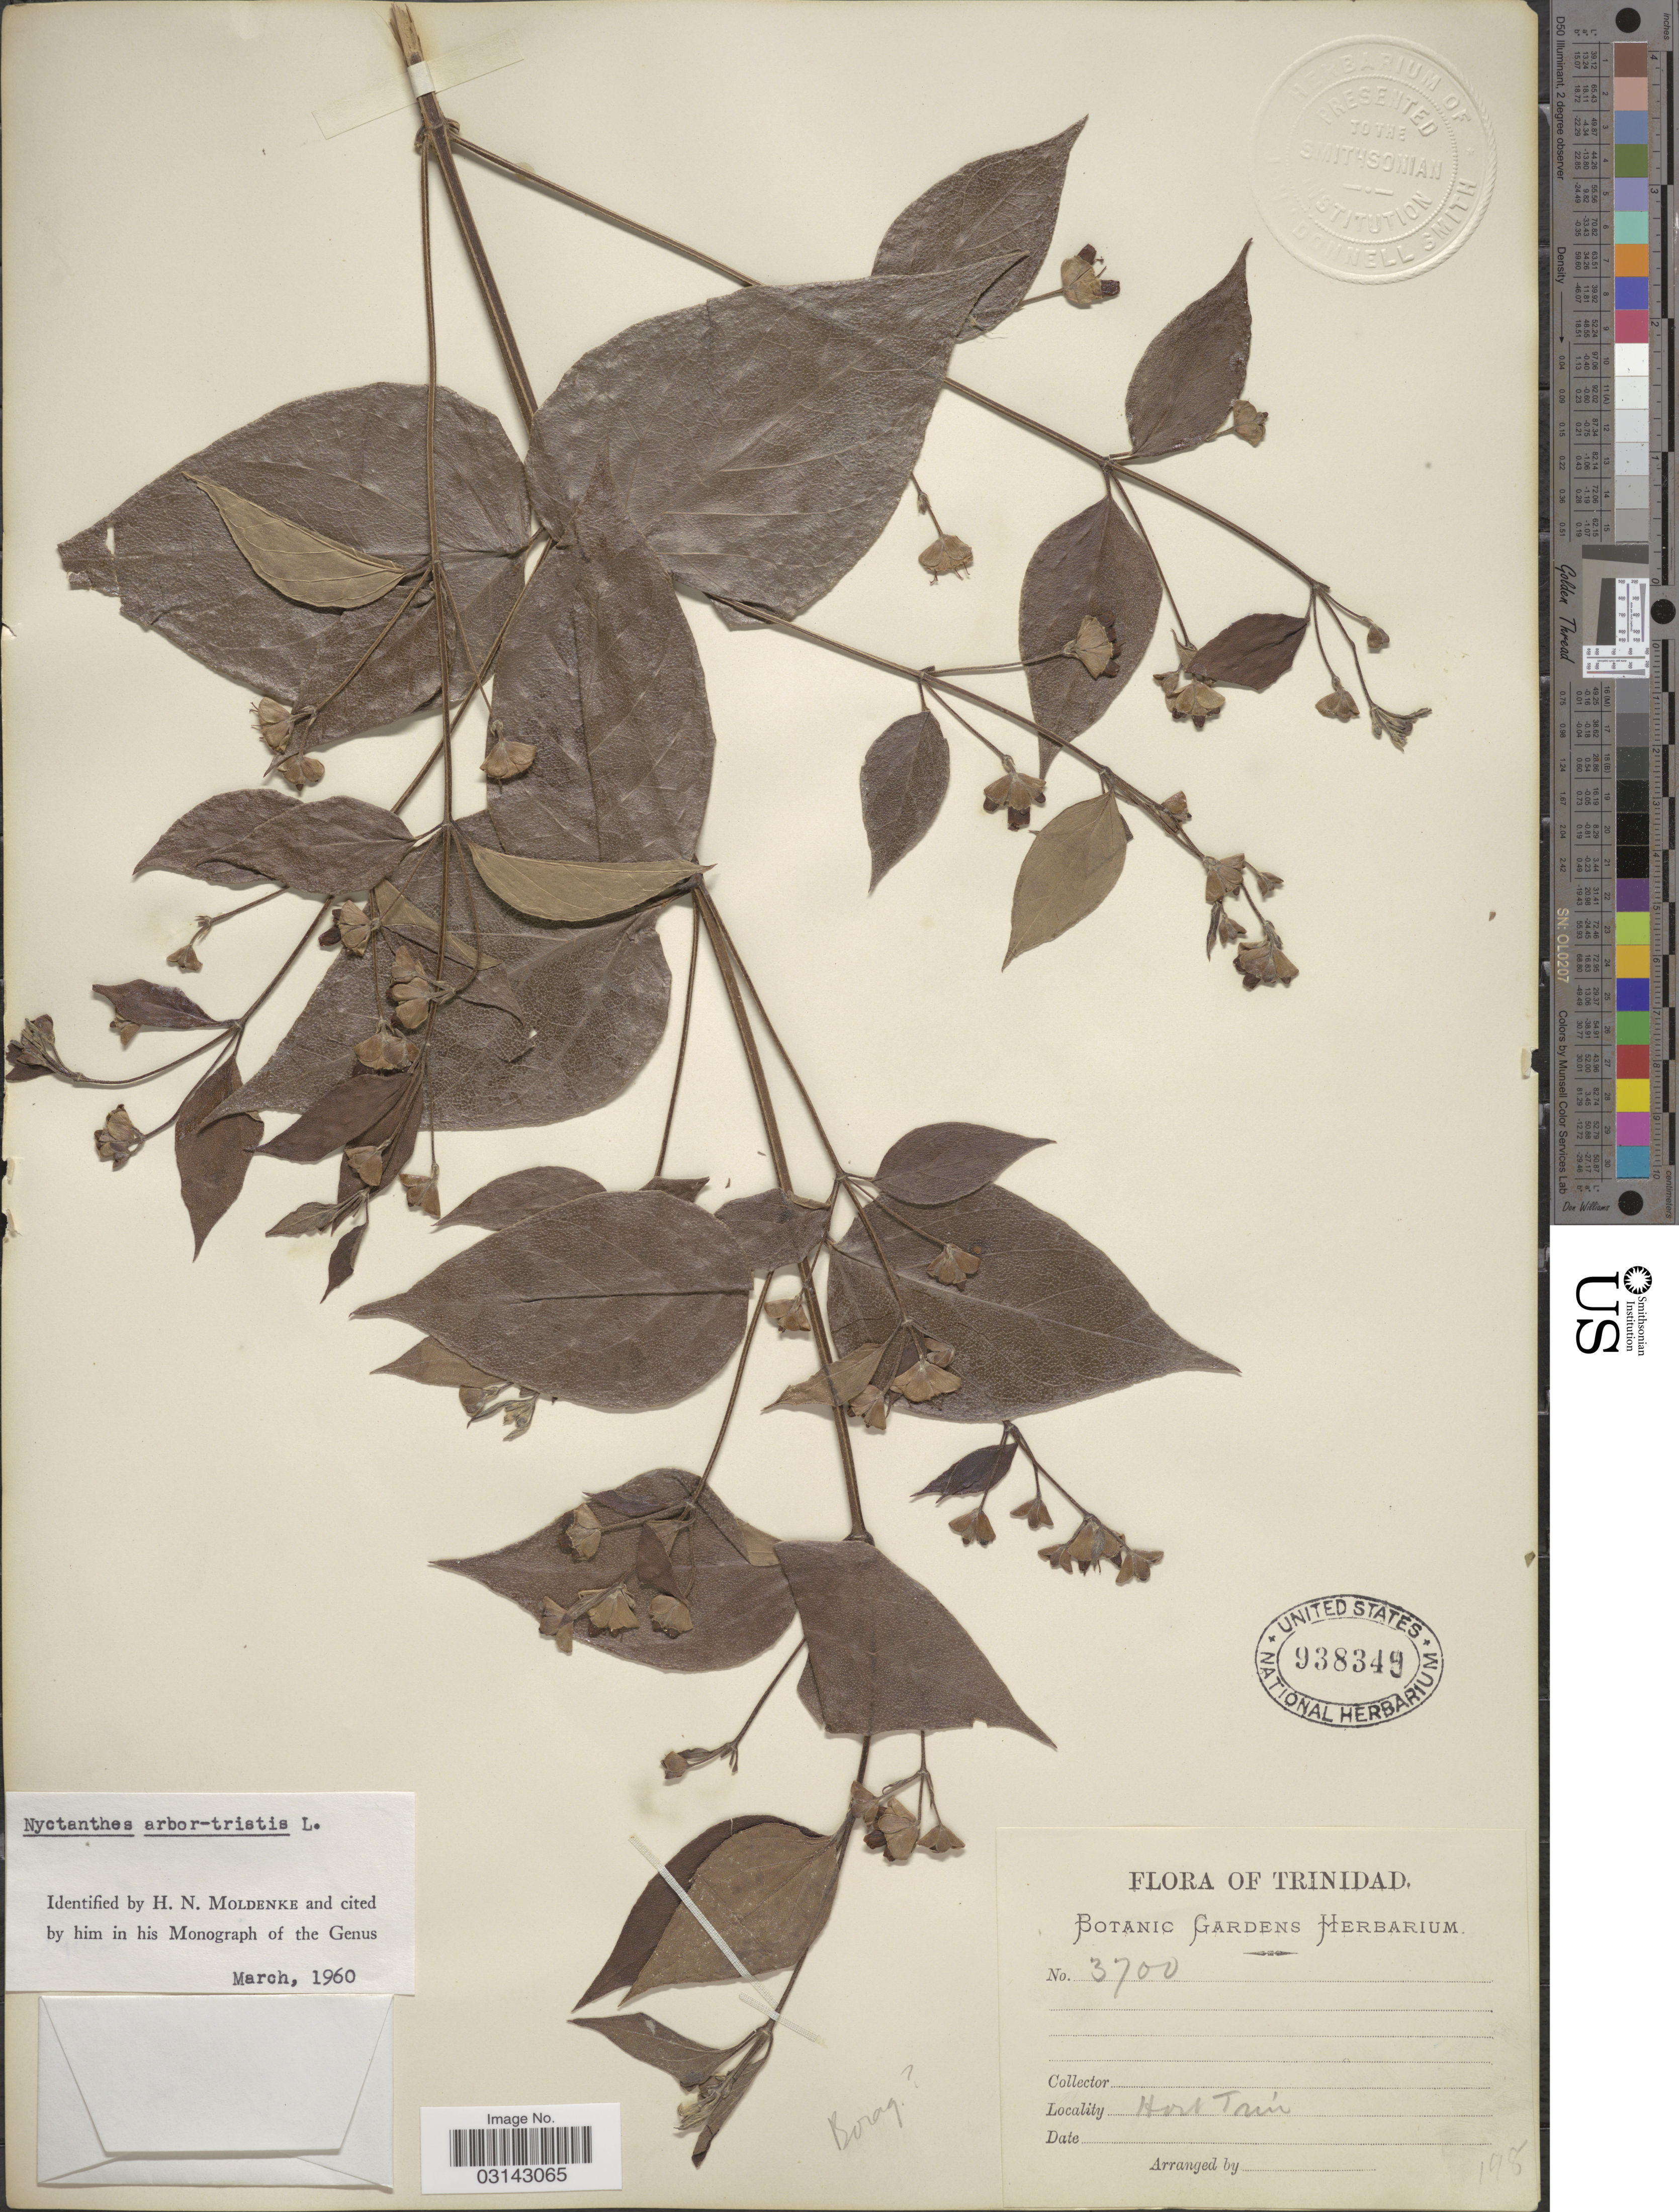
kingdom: Plantae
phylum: Tracheophyta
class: Magnoliopsida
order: Lamiales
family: Oleaceae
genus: Nyctanthes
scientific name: Nyctanthes arbor-tristis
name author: L.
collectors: ex herb. Botanic Gardens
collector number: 3700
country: Trinidad and Tobago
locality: Trinidad. Hort Trin.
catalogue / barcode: US 938349